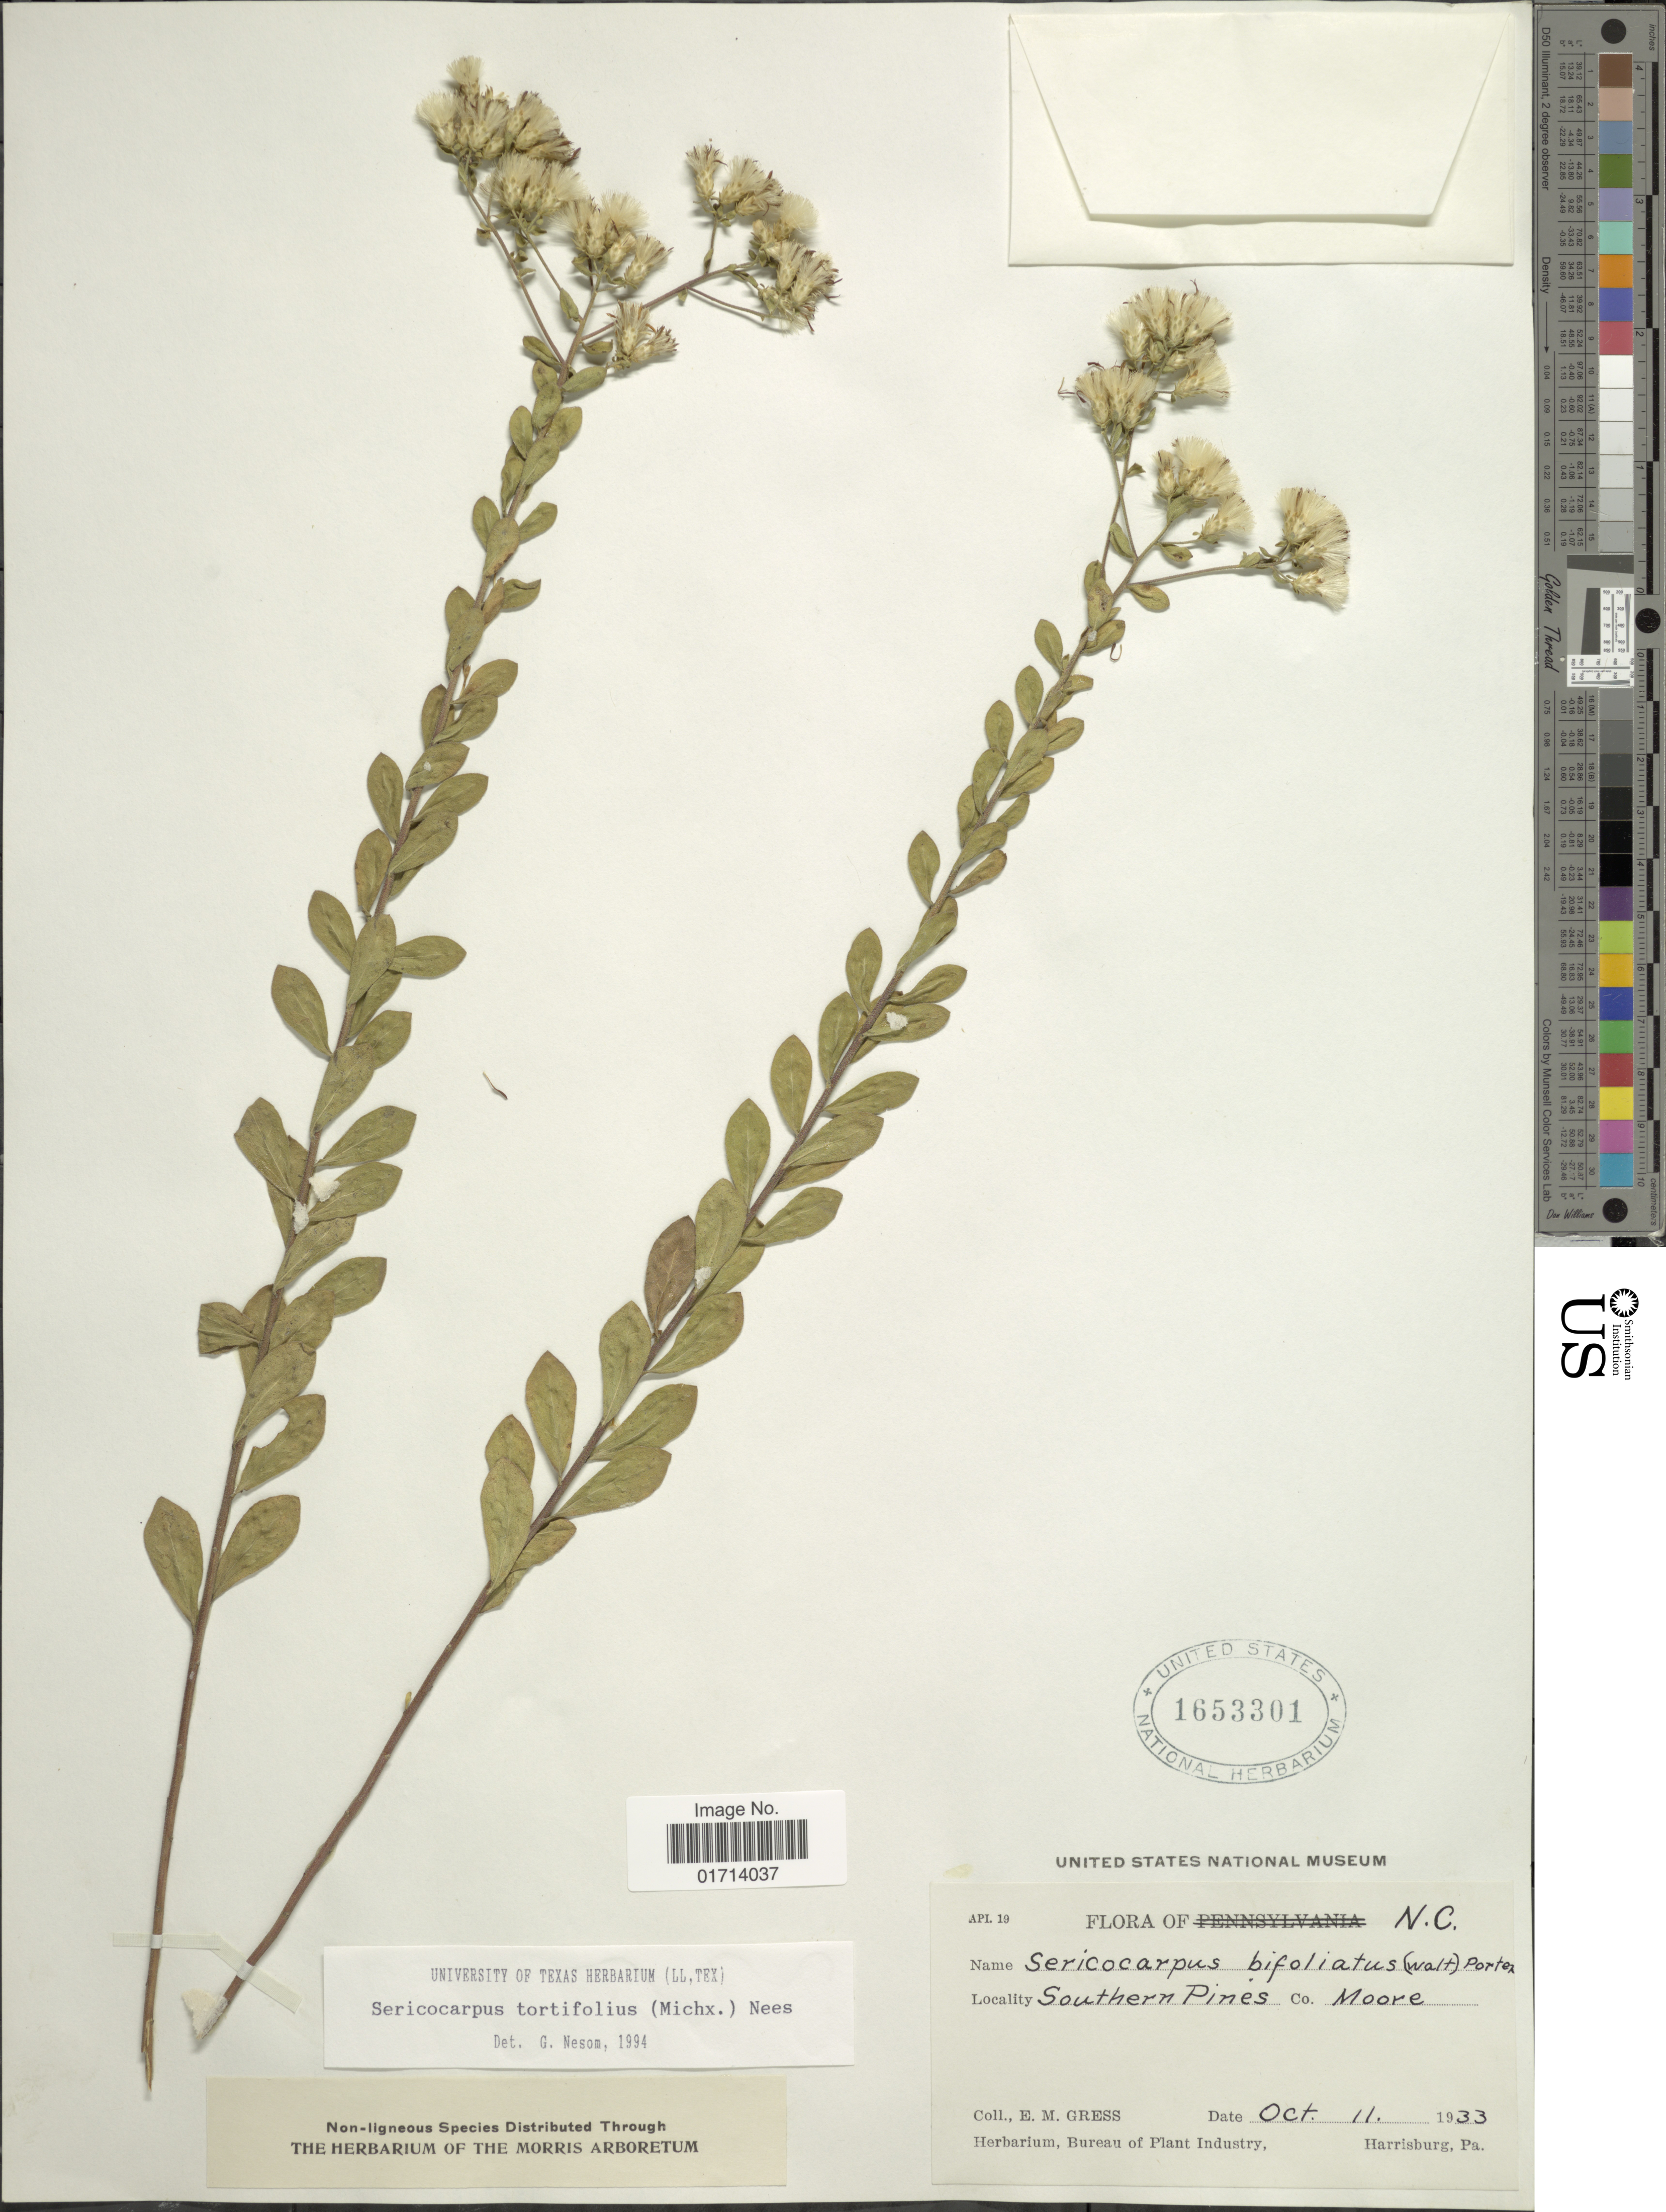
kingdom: Plantae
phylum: Tracheophyta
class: Magnoliopsida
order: Asterales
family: Asteraceae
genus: Sericocarpus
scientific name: Sericocarpus tortifolius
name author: (Michx.) Nees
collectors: E. Gress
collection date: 1933-10-11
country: United States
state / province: North Carolina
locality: Southern Pines, Co Moore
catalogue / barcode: US 1653301